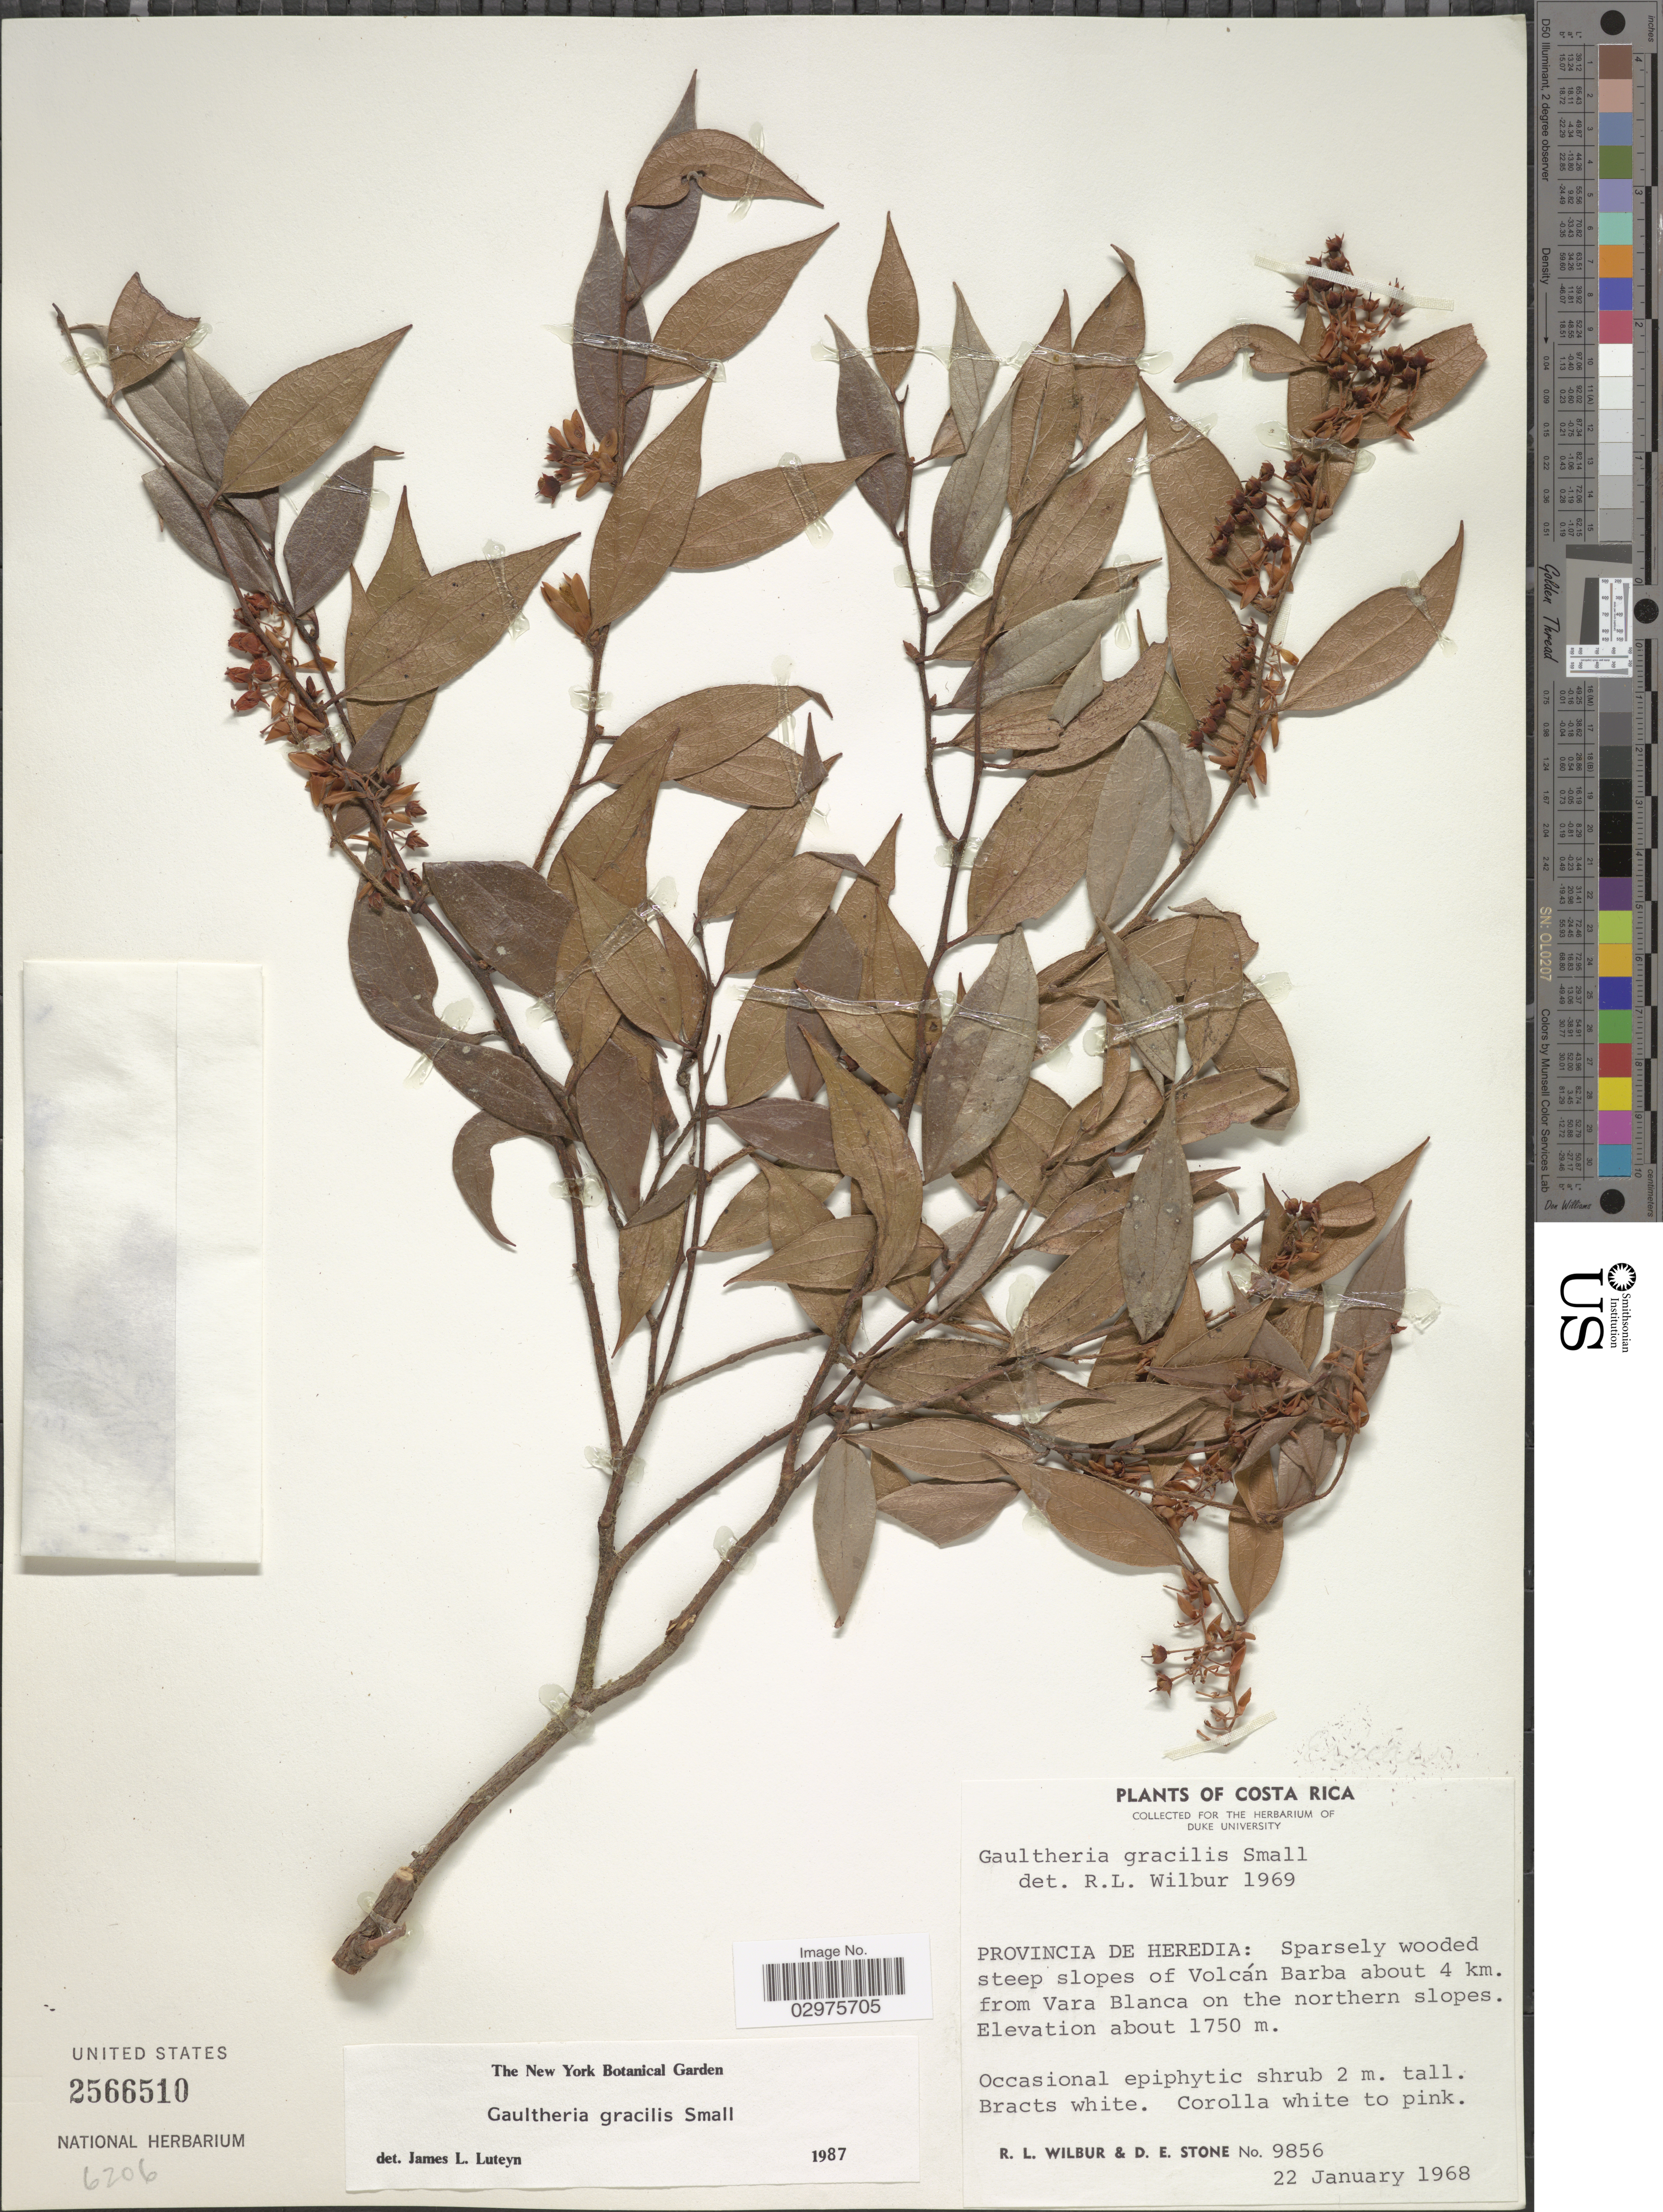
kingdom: Plantae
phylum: Tracheophyta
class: Magnoliopsida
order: Ericales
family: Ericaceae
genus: Gaultheria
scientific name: Gaultheria gracilis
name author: Small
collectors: R. L. Wilbur & D. E. Stone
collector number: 9856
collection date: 1968-01-22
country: Costa Rica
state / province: Heredia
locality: Sparsely wooded steep slopes of Volcán Barba about 4 km. from Vara Blanca on the northern slopes.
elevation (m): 1750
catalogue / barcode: US 2566510